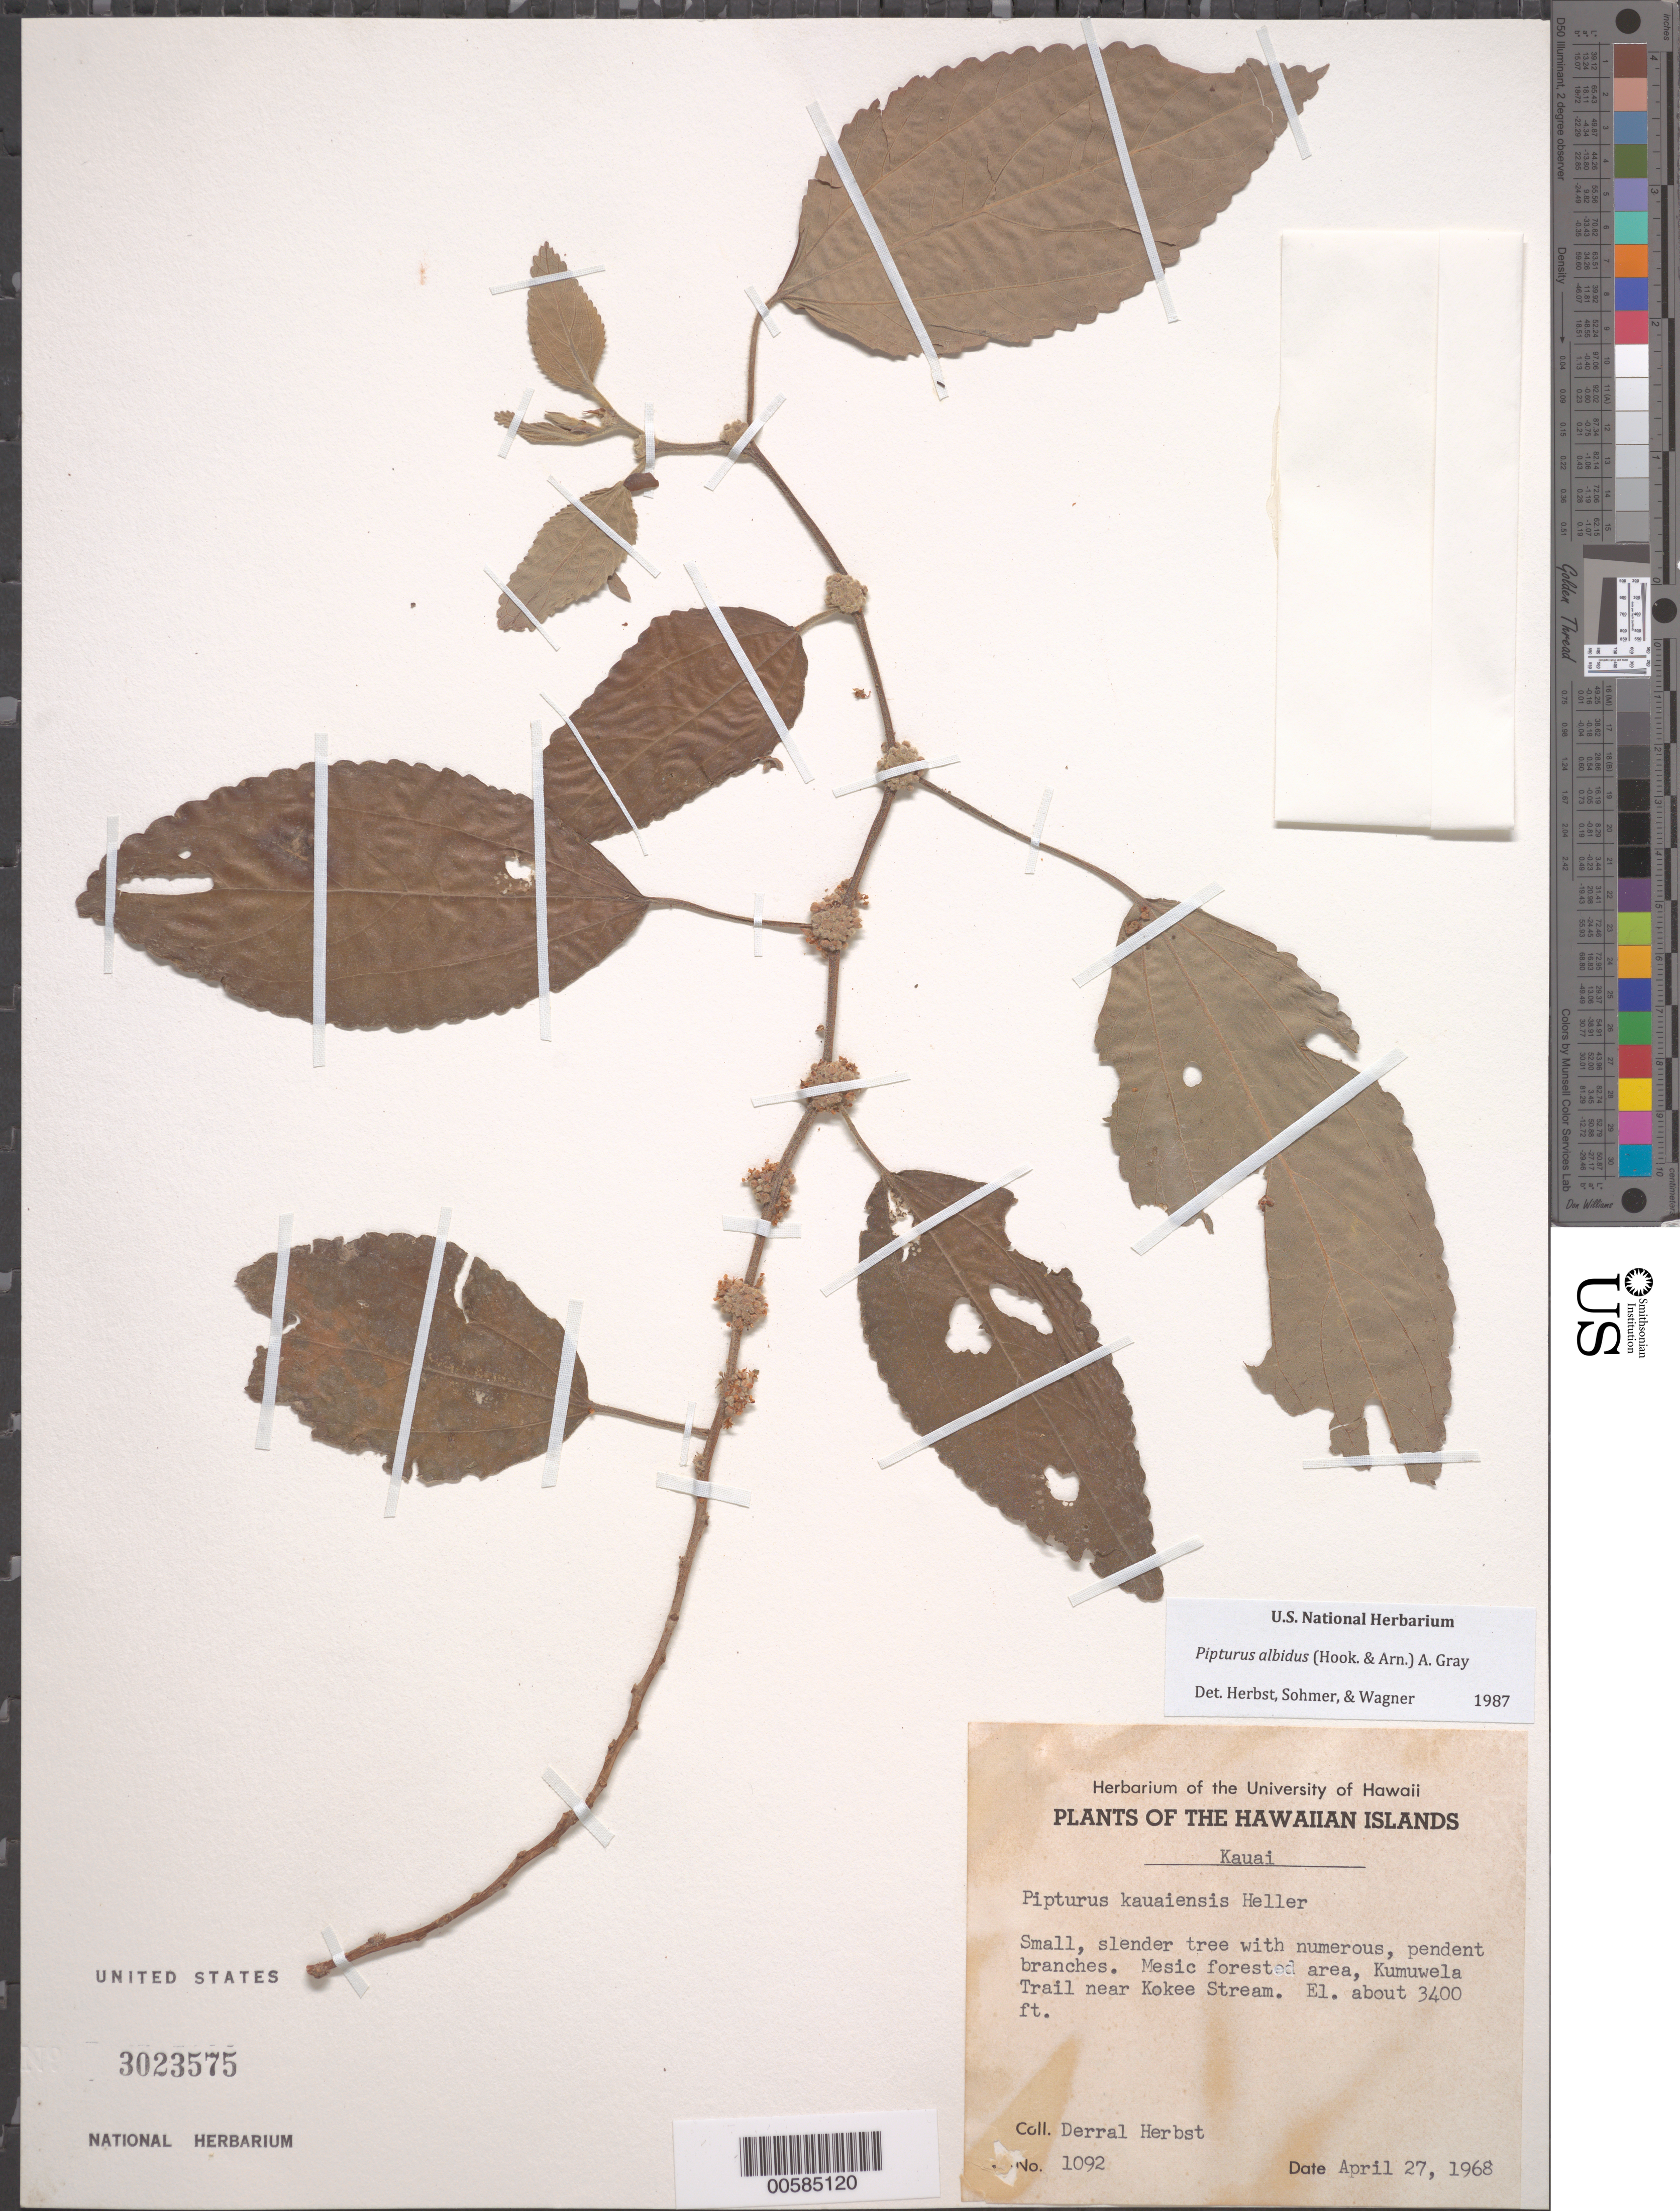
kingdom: Plantae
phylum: Tracheophyta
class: Magnoliopsida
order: Rosales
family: Urticaceae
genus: Pipturus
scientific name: Pipturus albidus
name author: (Hook. & Arn.) A. Gray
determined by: Herbst, D. R.; Sohmer, S. H.; Wagner, W. L.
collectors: D. R. Herbst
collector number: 1092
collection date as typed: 27 Apr 1968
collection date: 1968-04-27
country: United States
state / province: Hawaii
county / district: Kauai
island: Kaua'i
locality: Kumuwela Trail near Kokee Stream.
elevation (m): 1036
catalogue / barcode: US 3023575